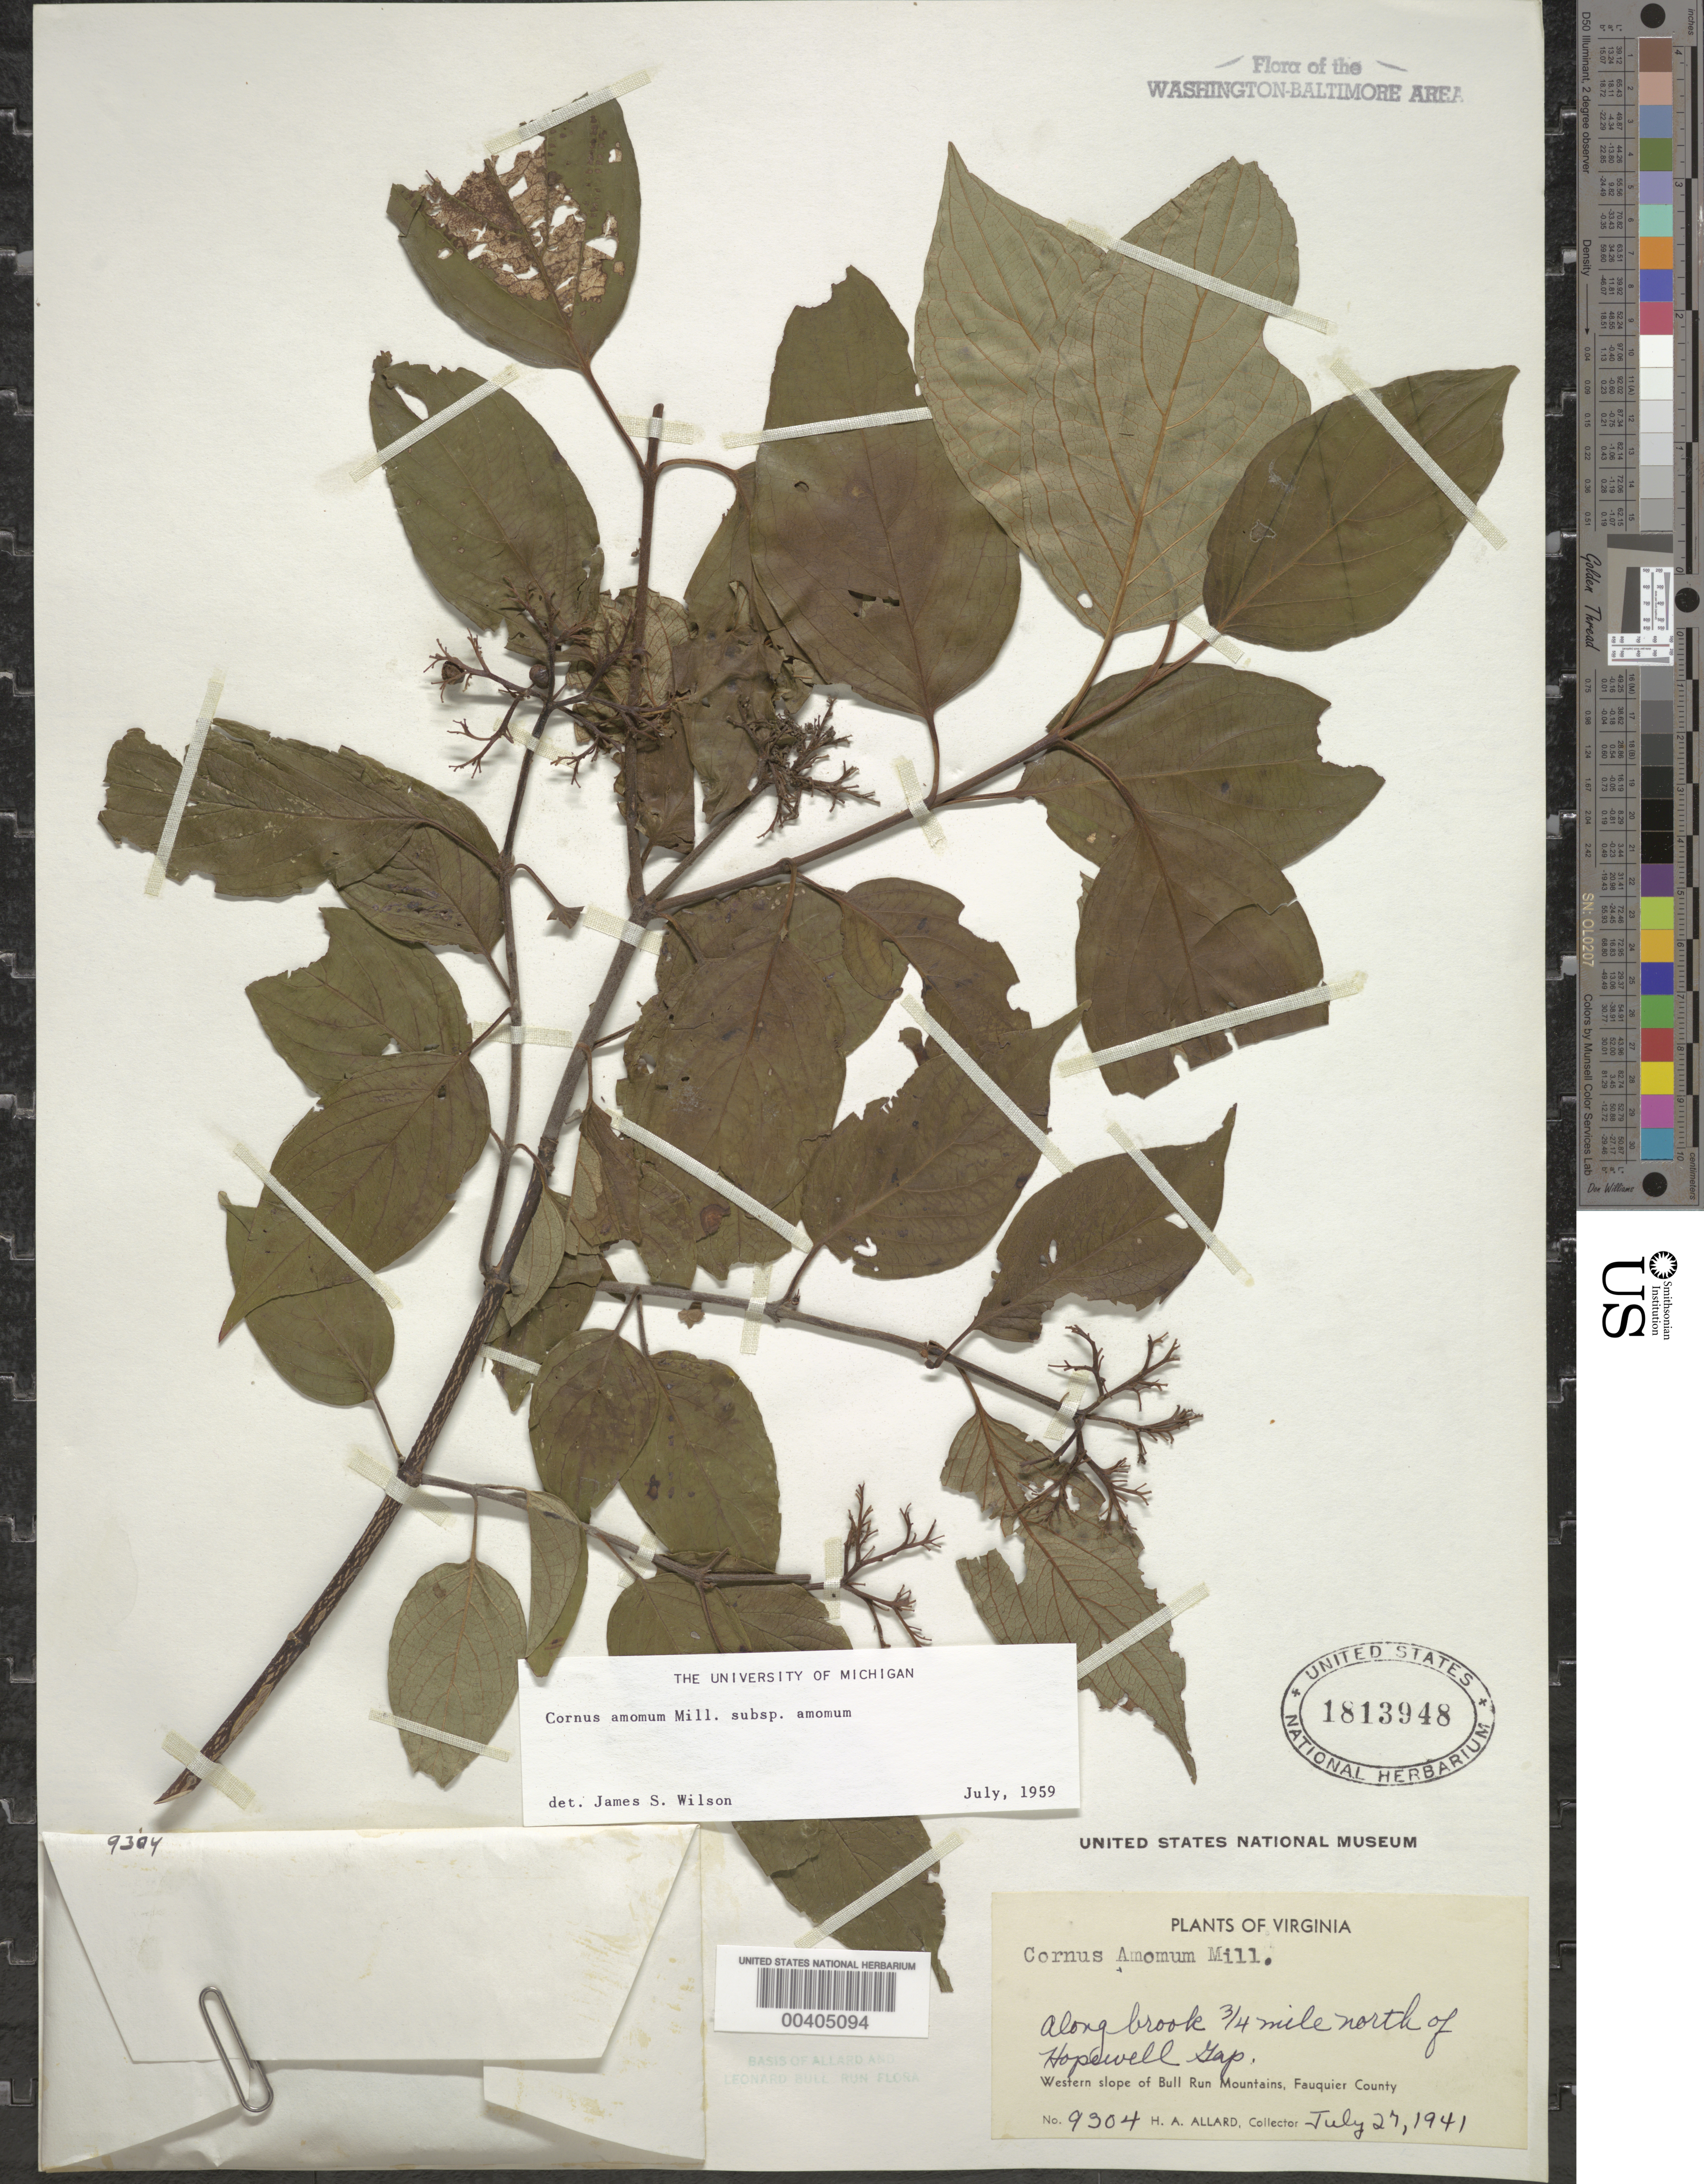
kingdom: Plantae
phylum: Tracheophyta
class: Magnoliopsida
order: Cornales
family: Cornaceae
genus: Cornus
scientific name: Cornus amomum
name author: Mill.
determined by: Wilson, J. S., (MICH), University of Michigan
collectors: H. A. Allard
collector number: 9304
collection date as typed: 27 Jul 1941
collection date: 1941-07-27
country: United States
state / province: Virginia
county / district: Fauquier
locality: N of Hopewell Gap, .75 Mi.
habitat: Along brook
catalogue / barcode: US 1813948